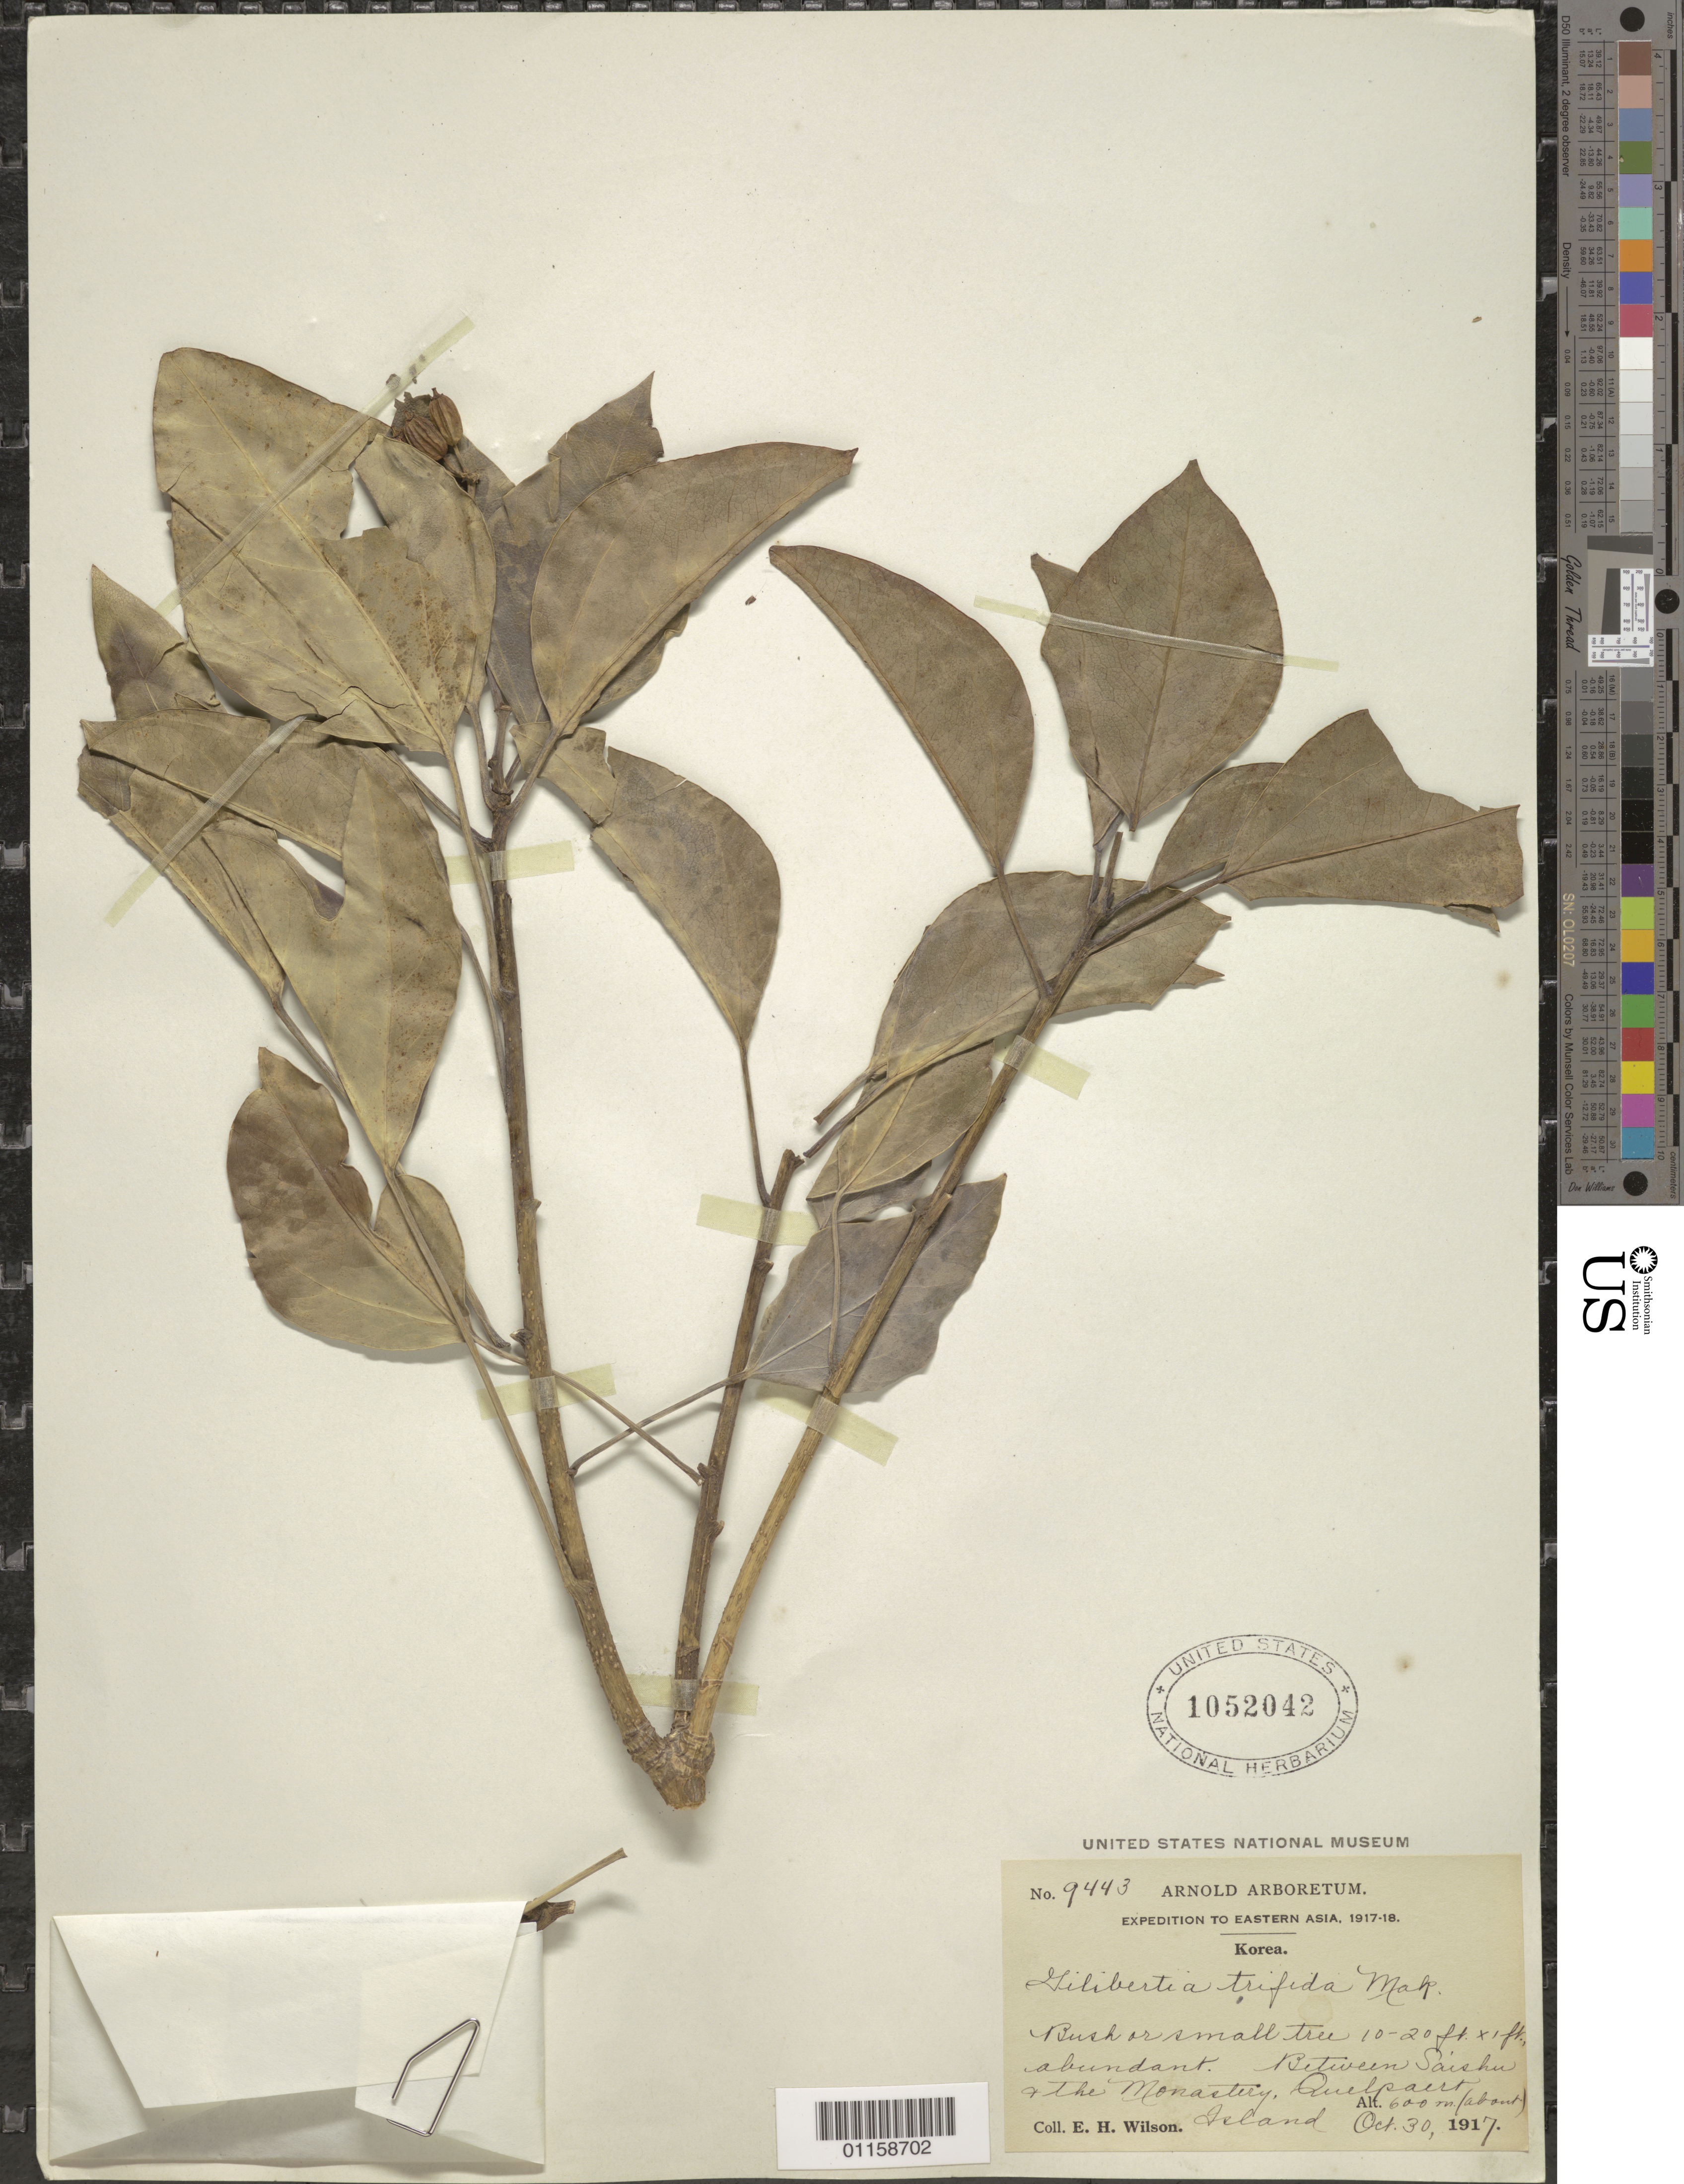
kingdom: Plantae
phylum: Tracheophyta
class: Magnoliopsida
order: Apiales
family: Araliaceae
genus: Dendropanax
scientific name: Dendropanax trifidus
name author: (Thunb.) Makino & Hara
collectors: E. H. Wilson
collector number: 9443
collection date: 1917-10-30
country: North Korea / South Korea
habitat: Bush or small tree.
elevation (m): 600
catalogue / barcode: US 1052042